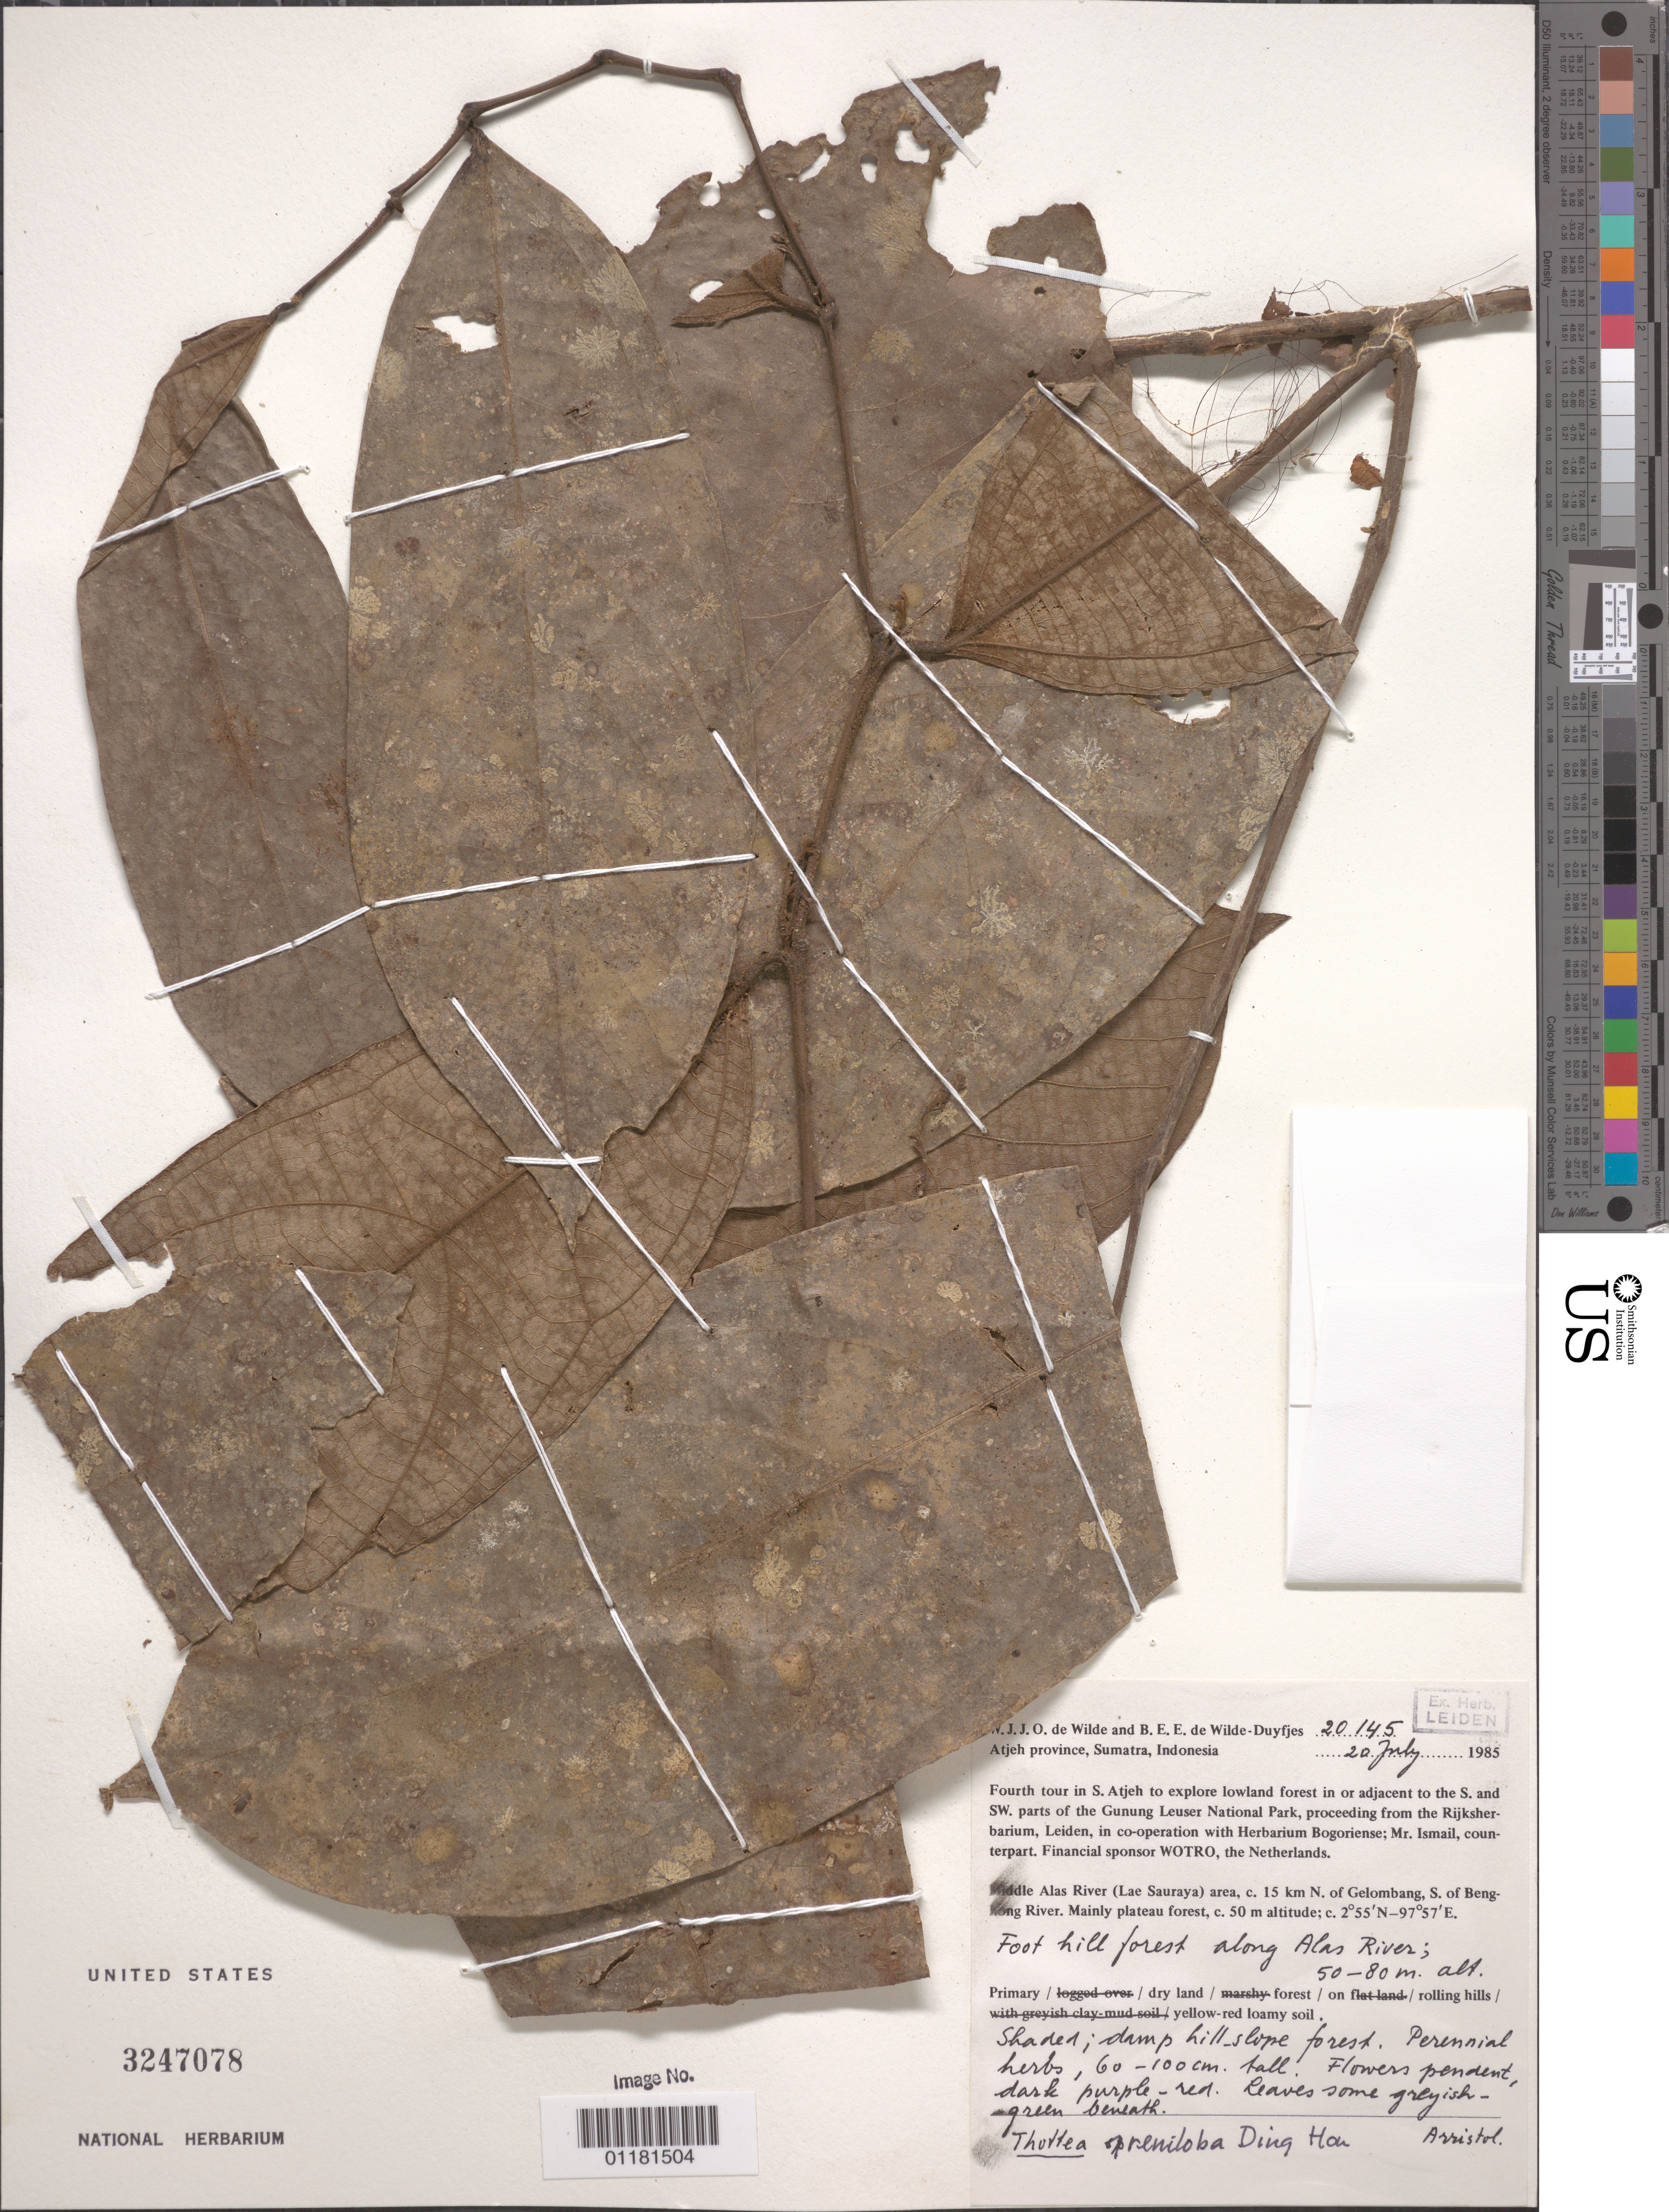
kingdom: Plantae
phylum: Tracheophyta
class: Magnoliopsida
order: Piperales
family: Aristolochiaceae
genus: Thottea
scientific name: Thottea reniloba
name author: Ding Hou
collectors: W. J. de Wilde & B. E. de Wilde-Duyfjes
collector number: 20145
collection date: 1985-07-20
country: Indonesia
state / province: Sumatra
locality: Atjeh Province. Fourth tour in S. Atjeh to explore lowland forest in or adjacent to the S. and SW. parts of the Gunung Leuser National Park. Middle Alas River (Lae Sauraya) area, c. 15 km N. of Gelombang, S. of Beng [illegible text]ong River. Foot hill forest along Alas River.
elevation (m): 50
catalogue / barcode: US 3247078